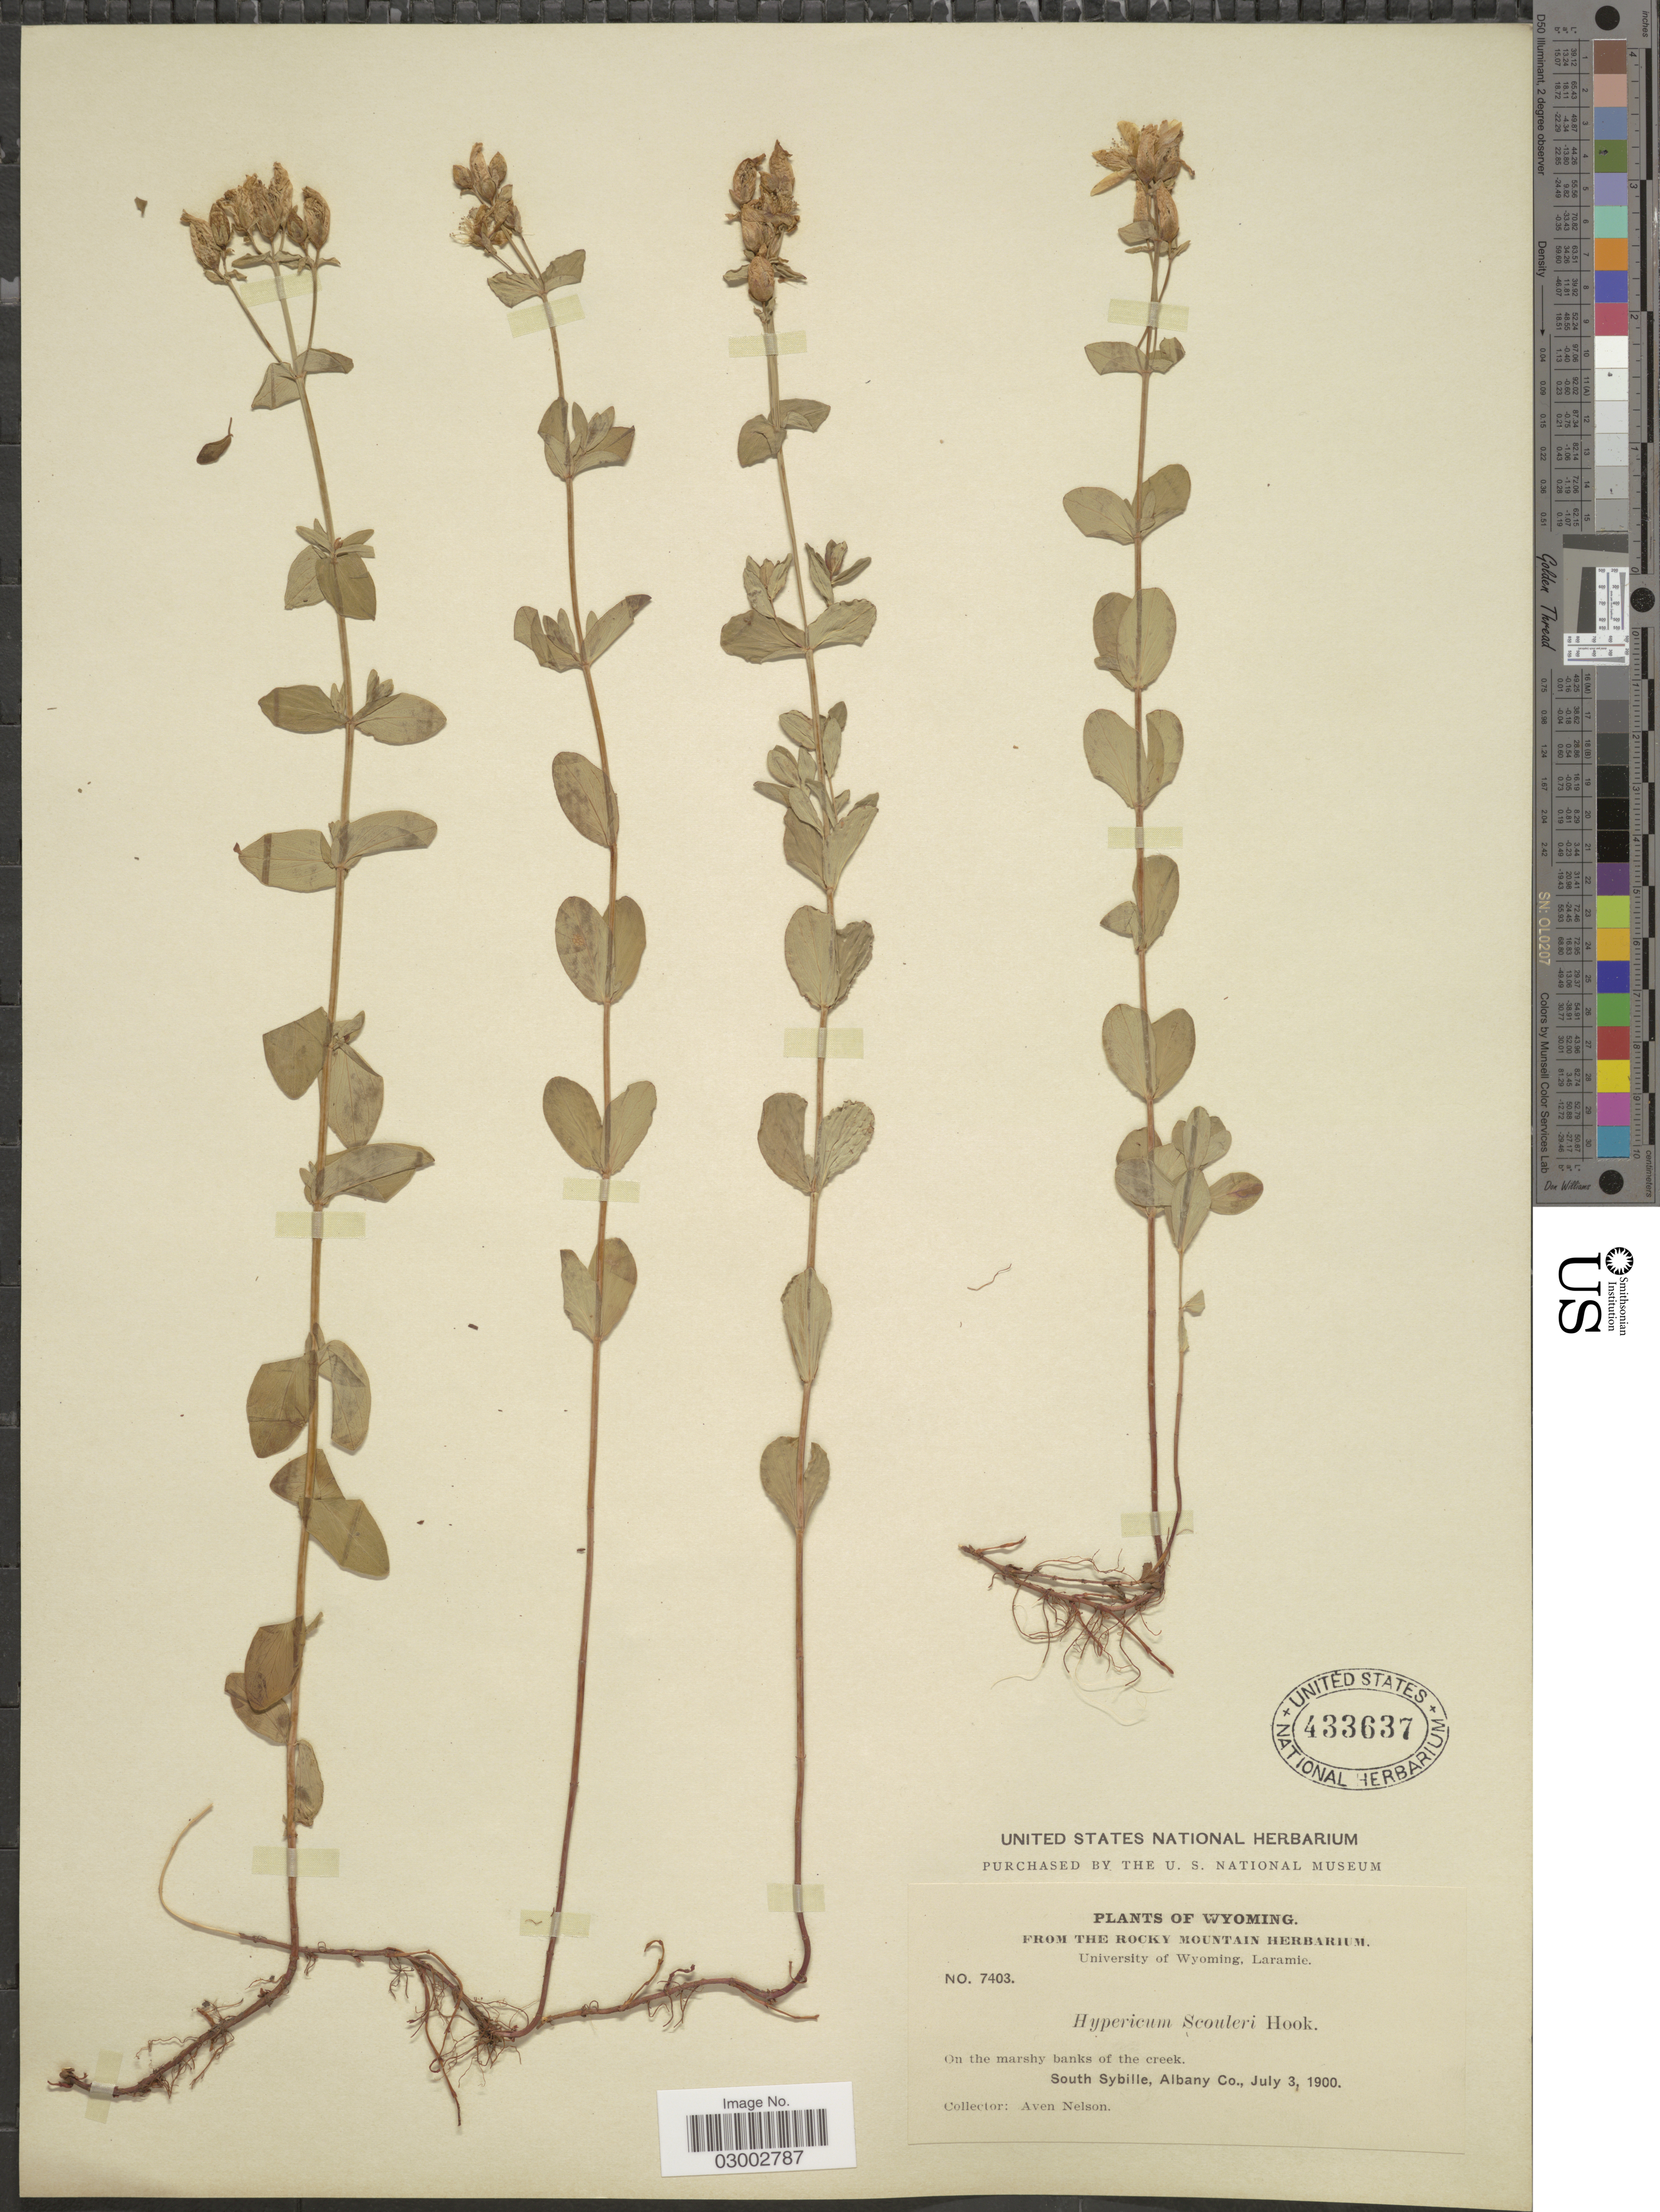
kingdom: Plantae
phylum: Tracheophyta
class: Magnoliopsida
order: Malpighiales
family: Hypericaceae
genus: Hypericum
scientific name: Hypericum scouleri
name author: Hook.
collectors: A. Nelson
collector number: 7403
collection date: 1900-07-03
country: United States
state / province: Wyoming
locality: On the marshy banks of the creek. South Sybille, Albany Co.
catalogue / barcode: US 433637